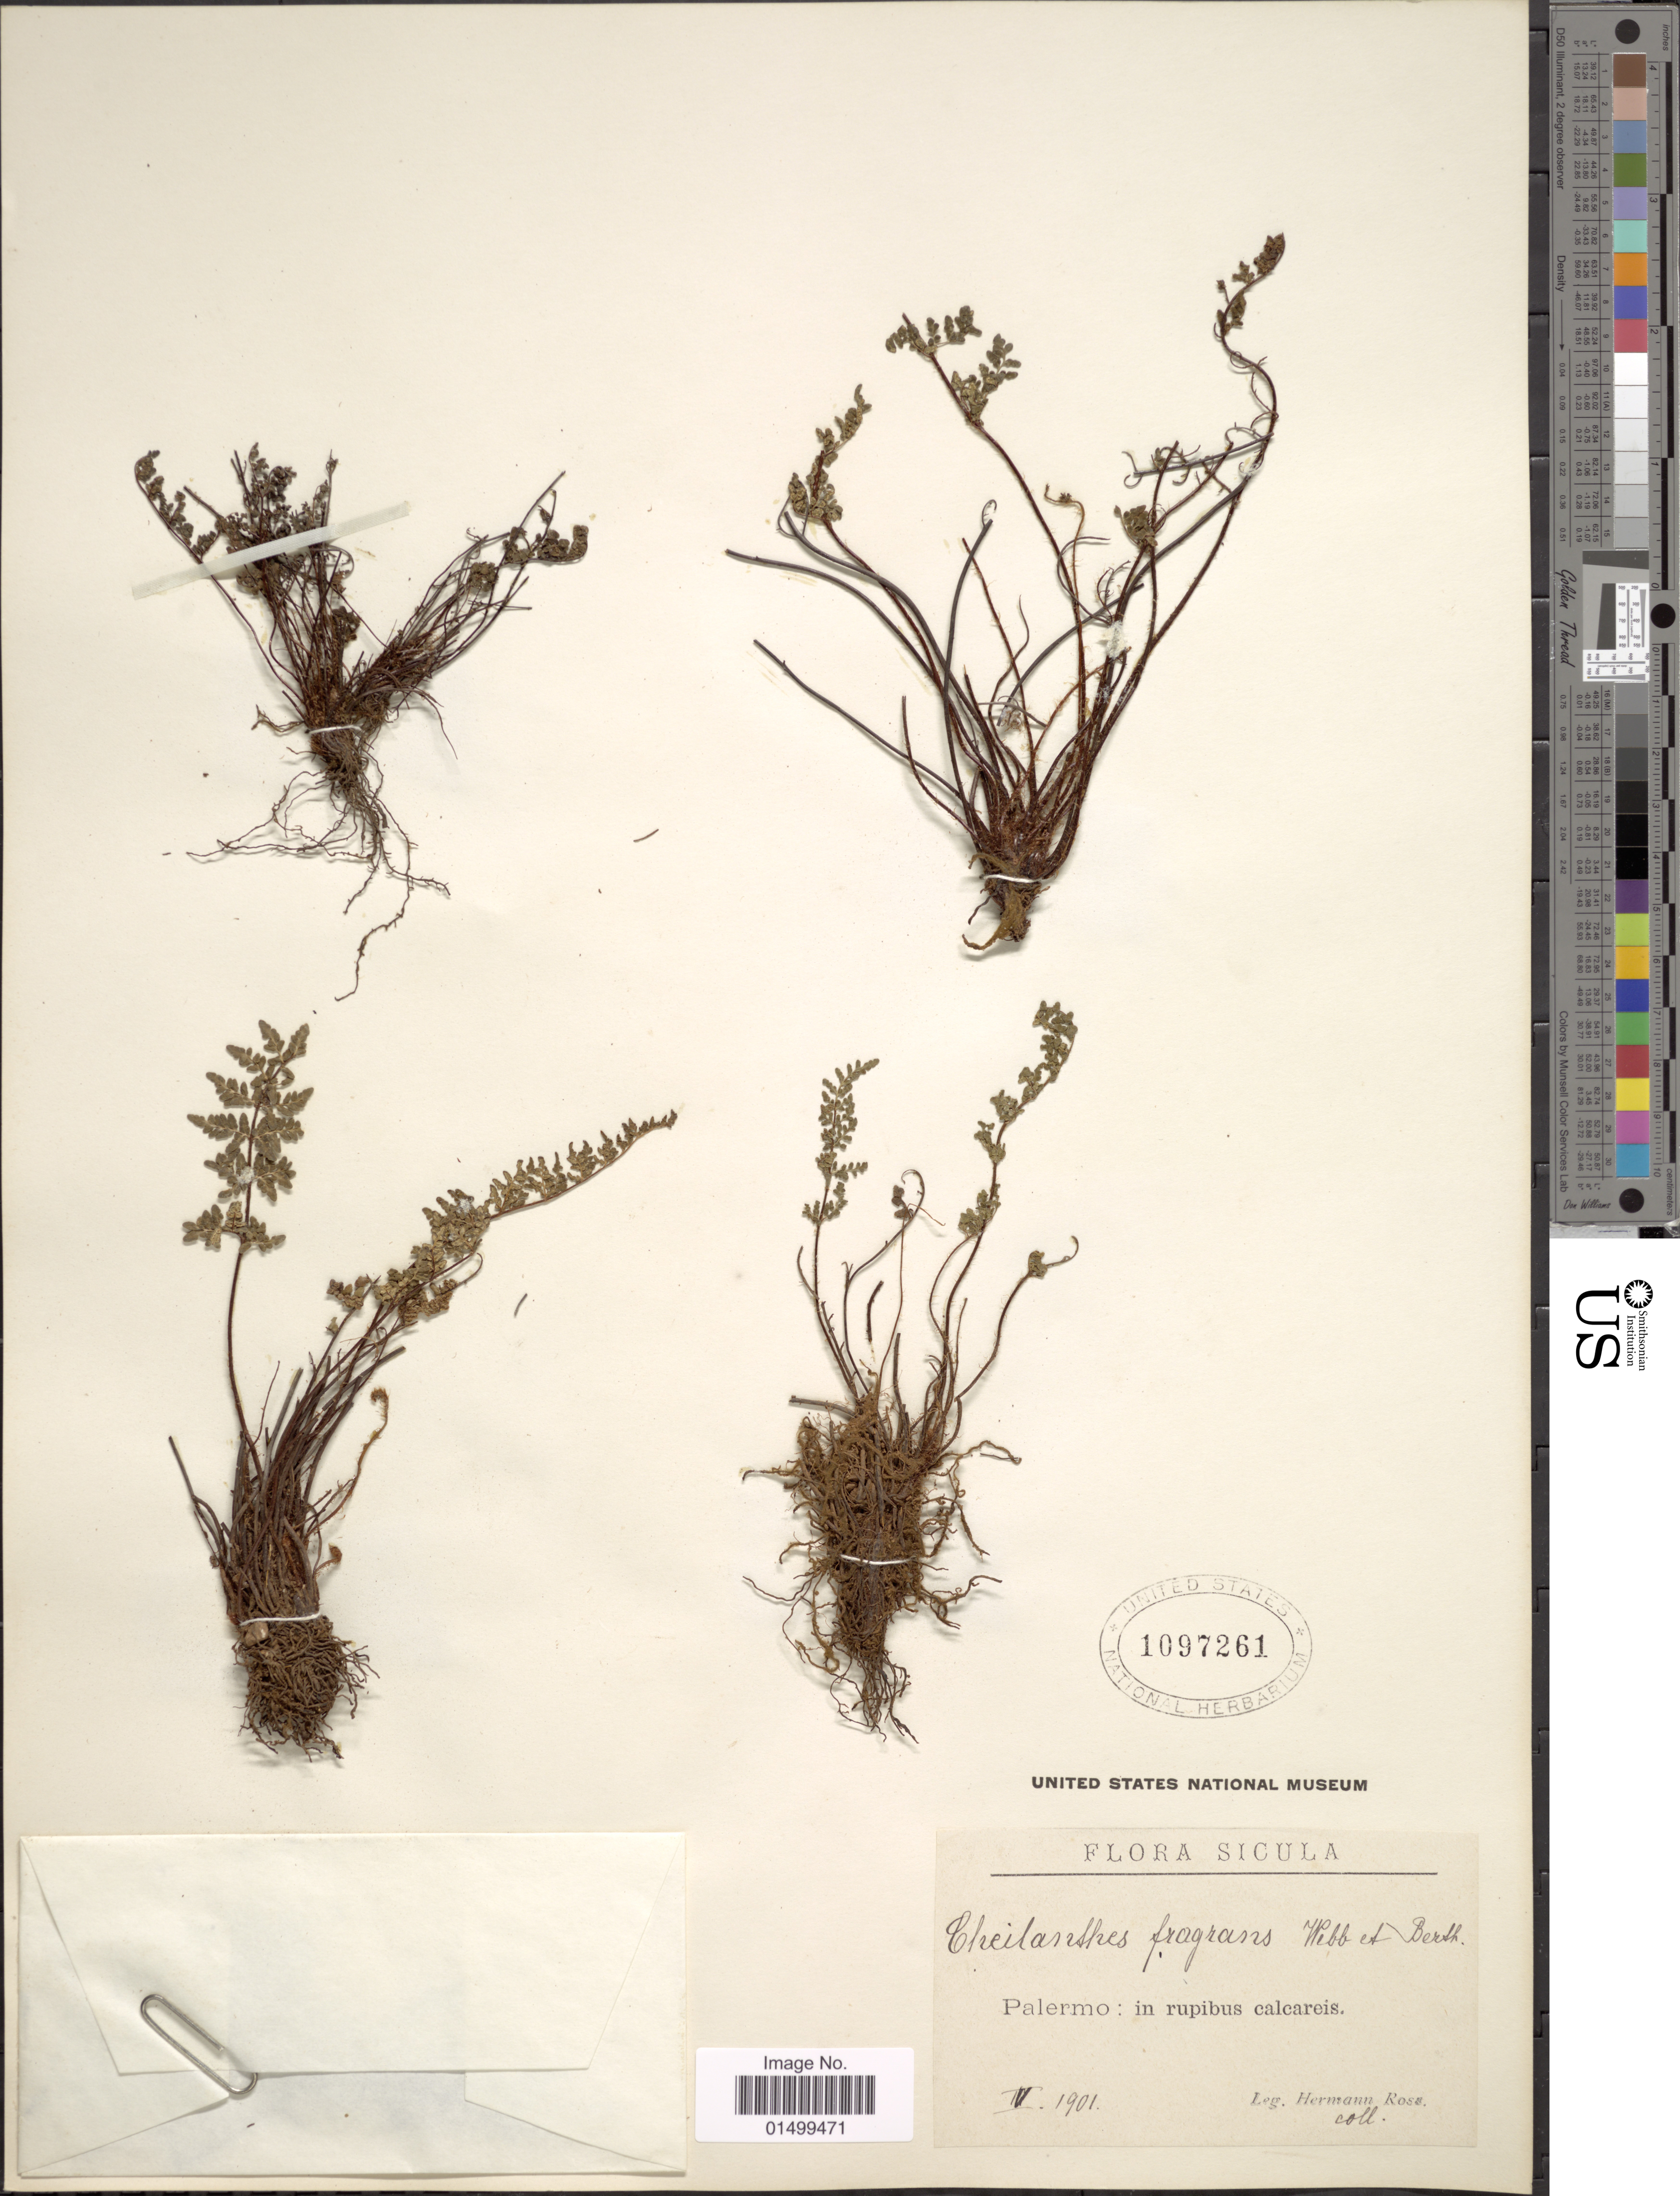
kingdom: Plantae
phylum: Tracheophyta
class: Polypodiopsida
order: Polypodiales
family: Pteridaceae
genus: Cheilanthes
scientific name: Cheilanthes pteridioides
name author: (Reichard) C. Chr.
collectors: H. Ross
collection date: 1901-05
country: Italy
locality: Sicula, Palermo: in rupibus calcareis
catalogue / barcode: US 1097261